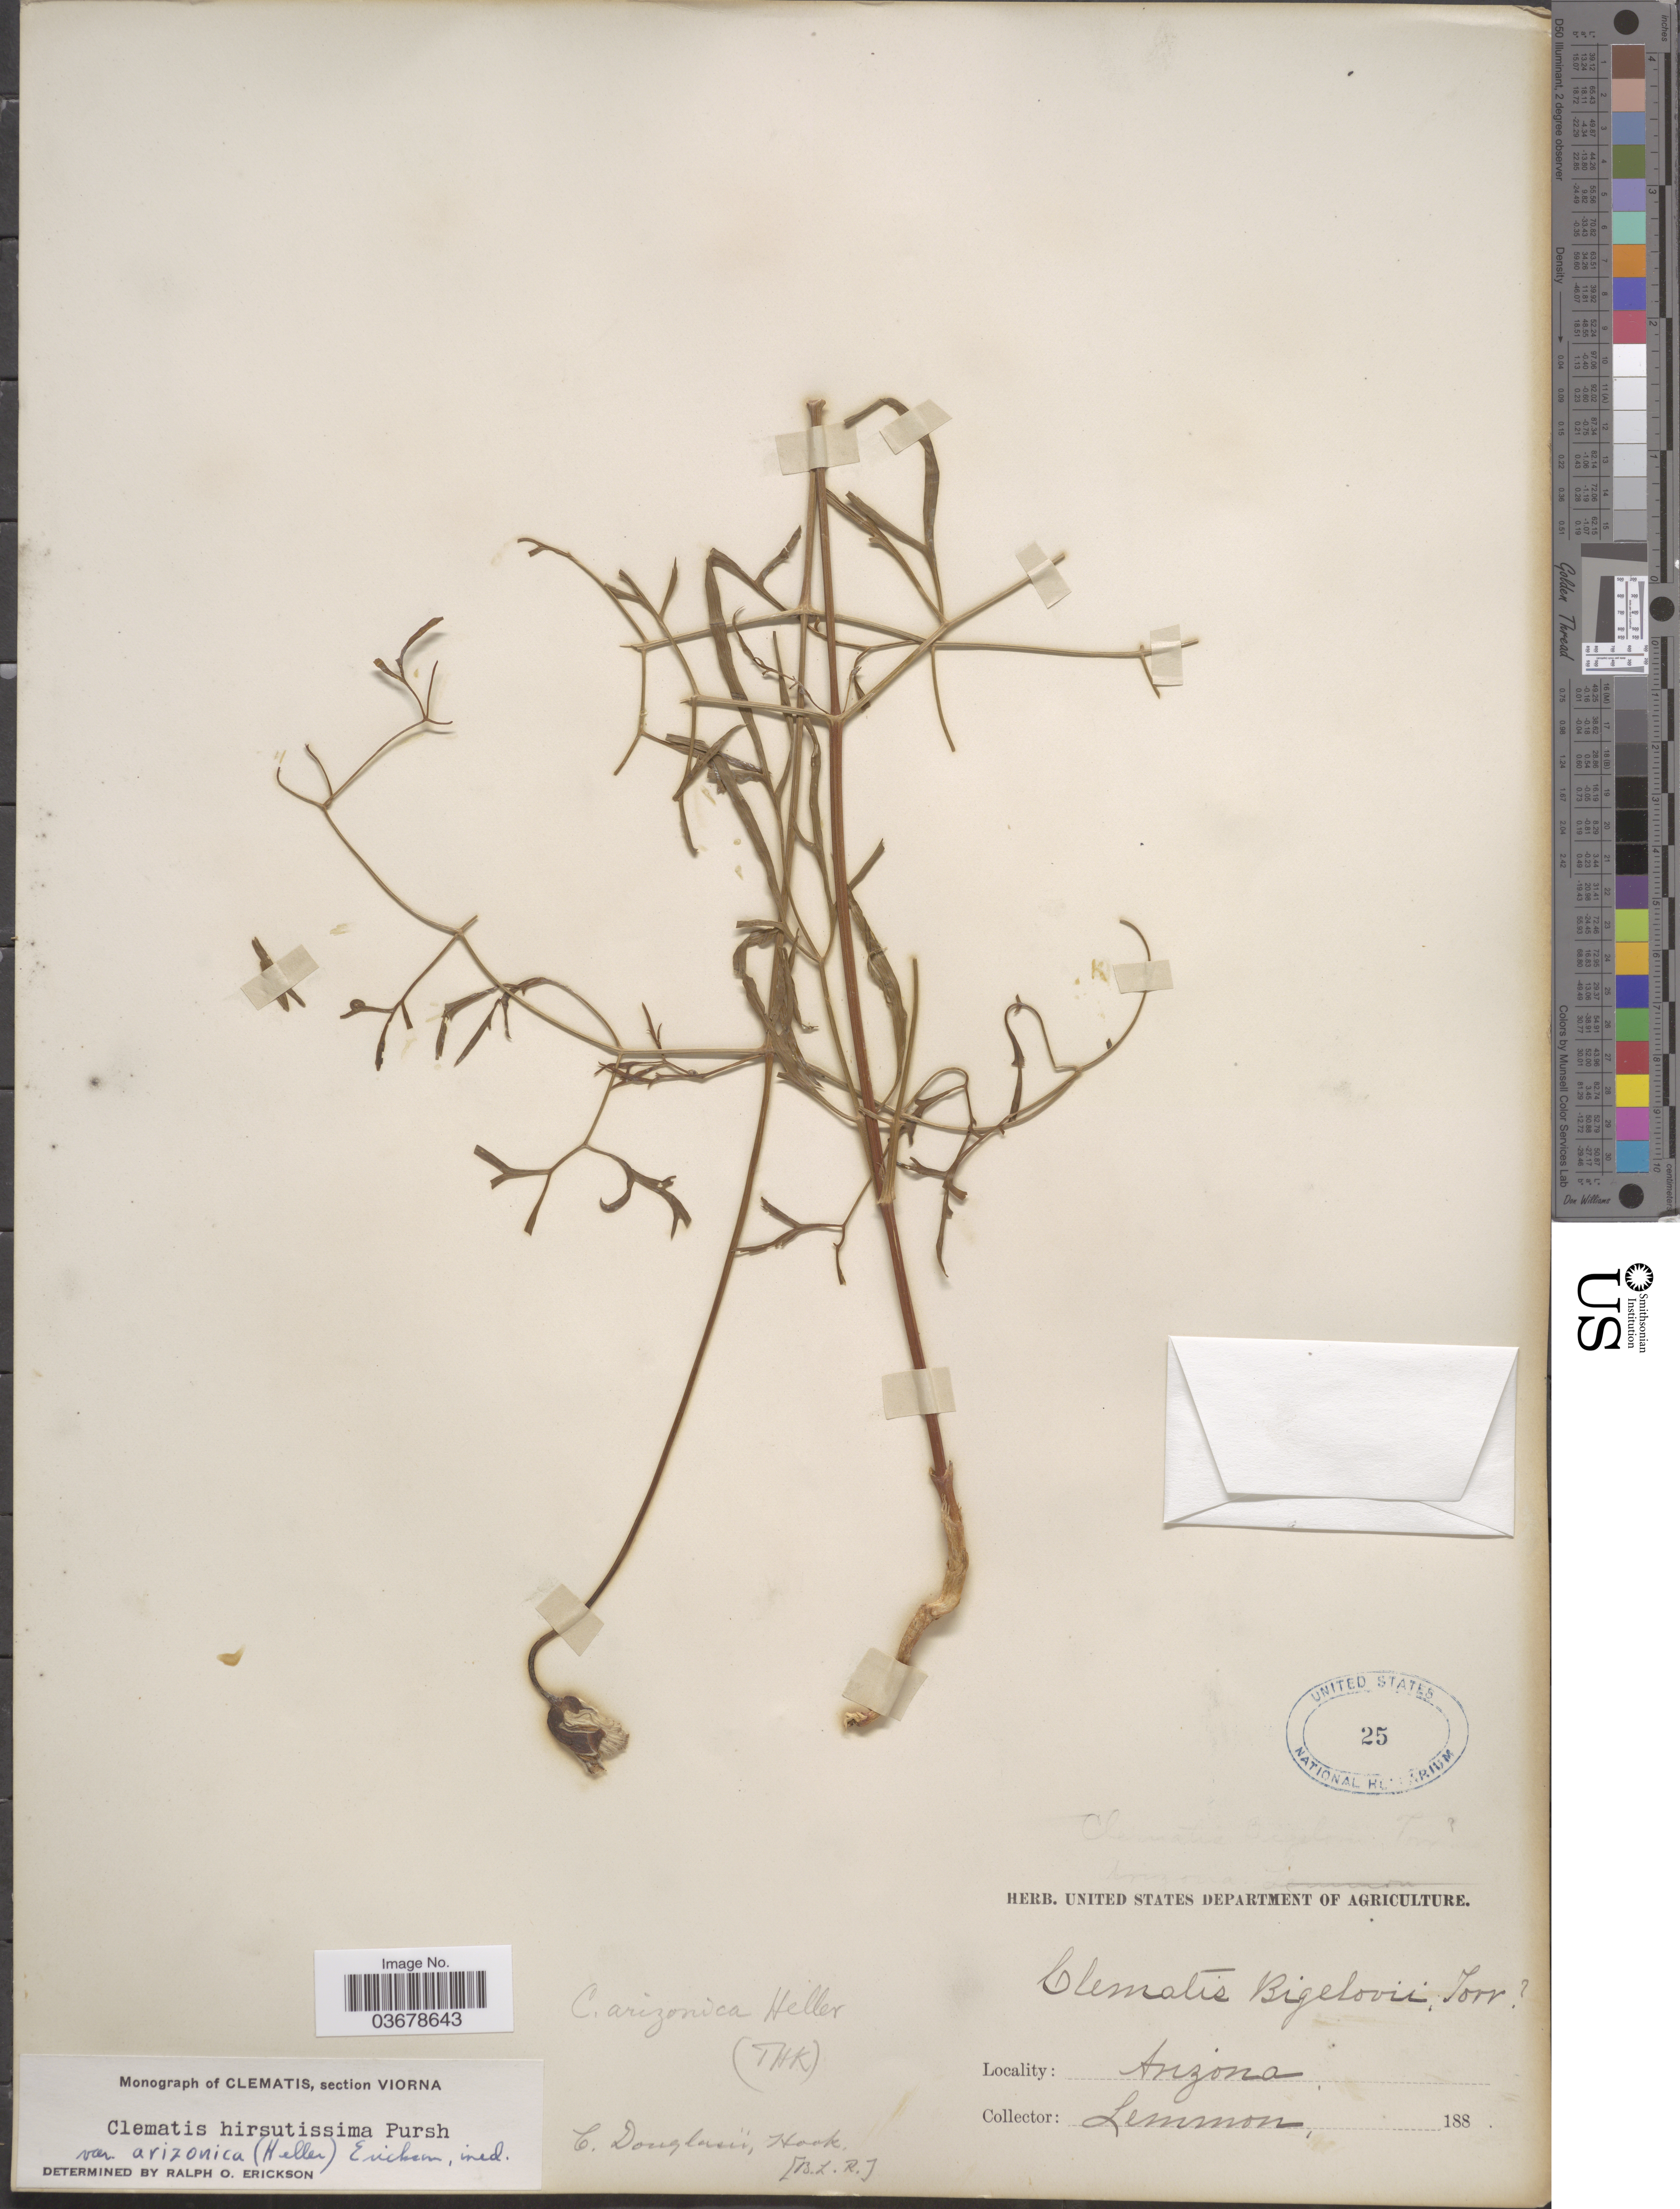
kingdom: Plantae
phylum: Tracheophyta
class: Magnoliopsida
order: Ranunculales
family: Ranunculaceae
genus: Clematis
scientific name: Clematis viorna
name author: L.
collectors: -- Lemmon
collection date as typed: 188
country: United States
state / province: Arizona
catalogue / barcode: US 25